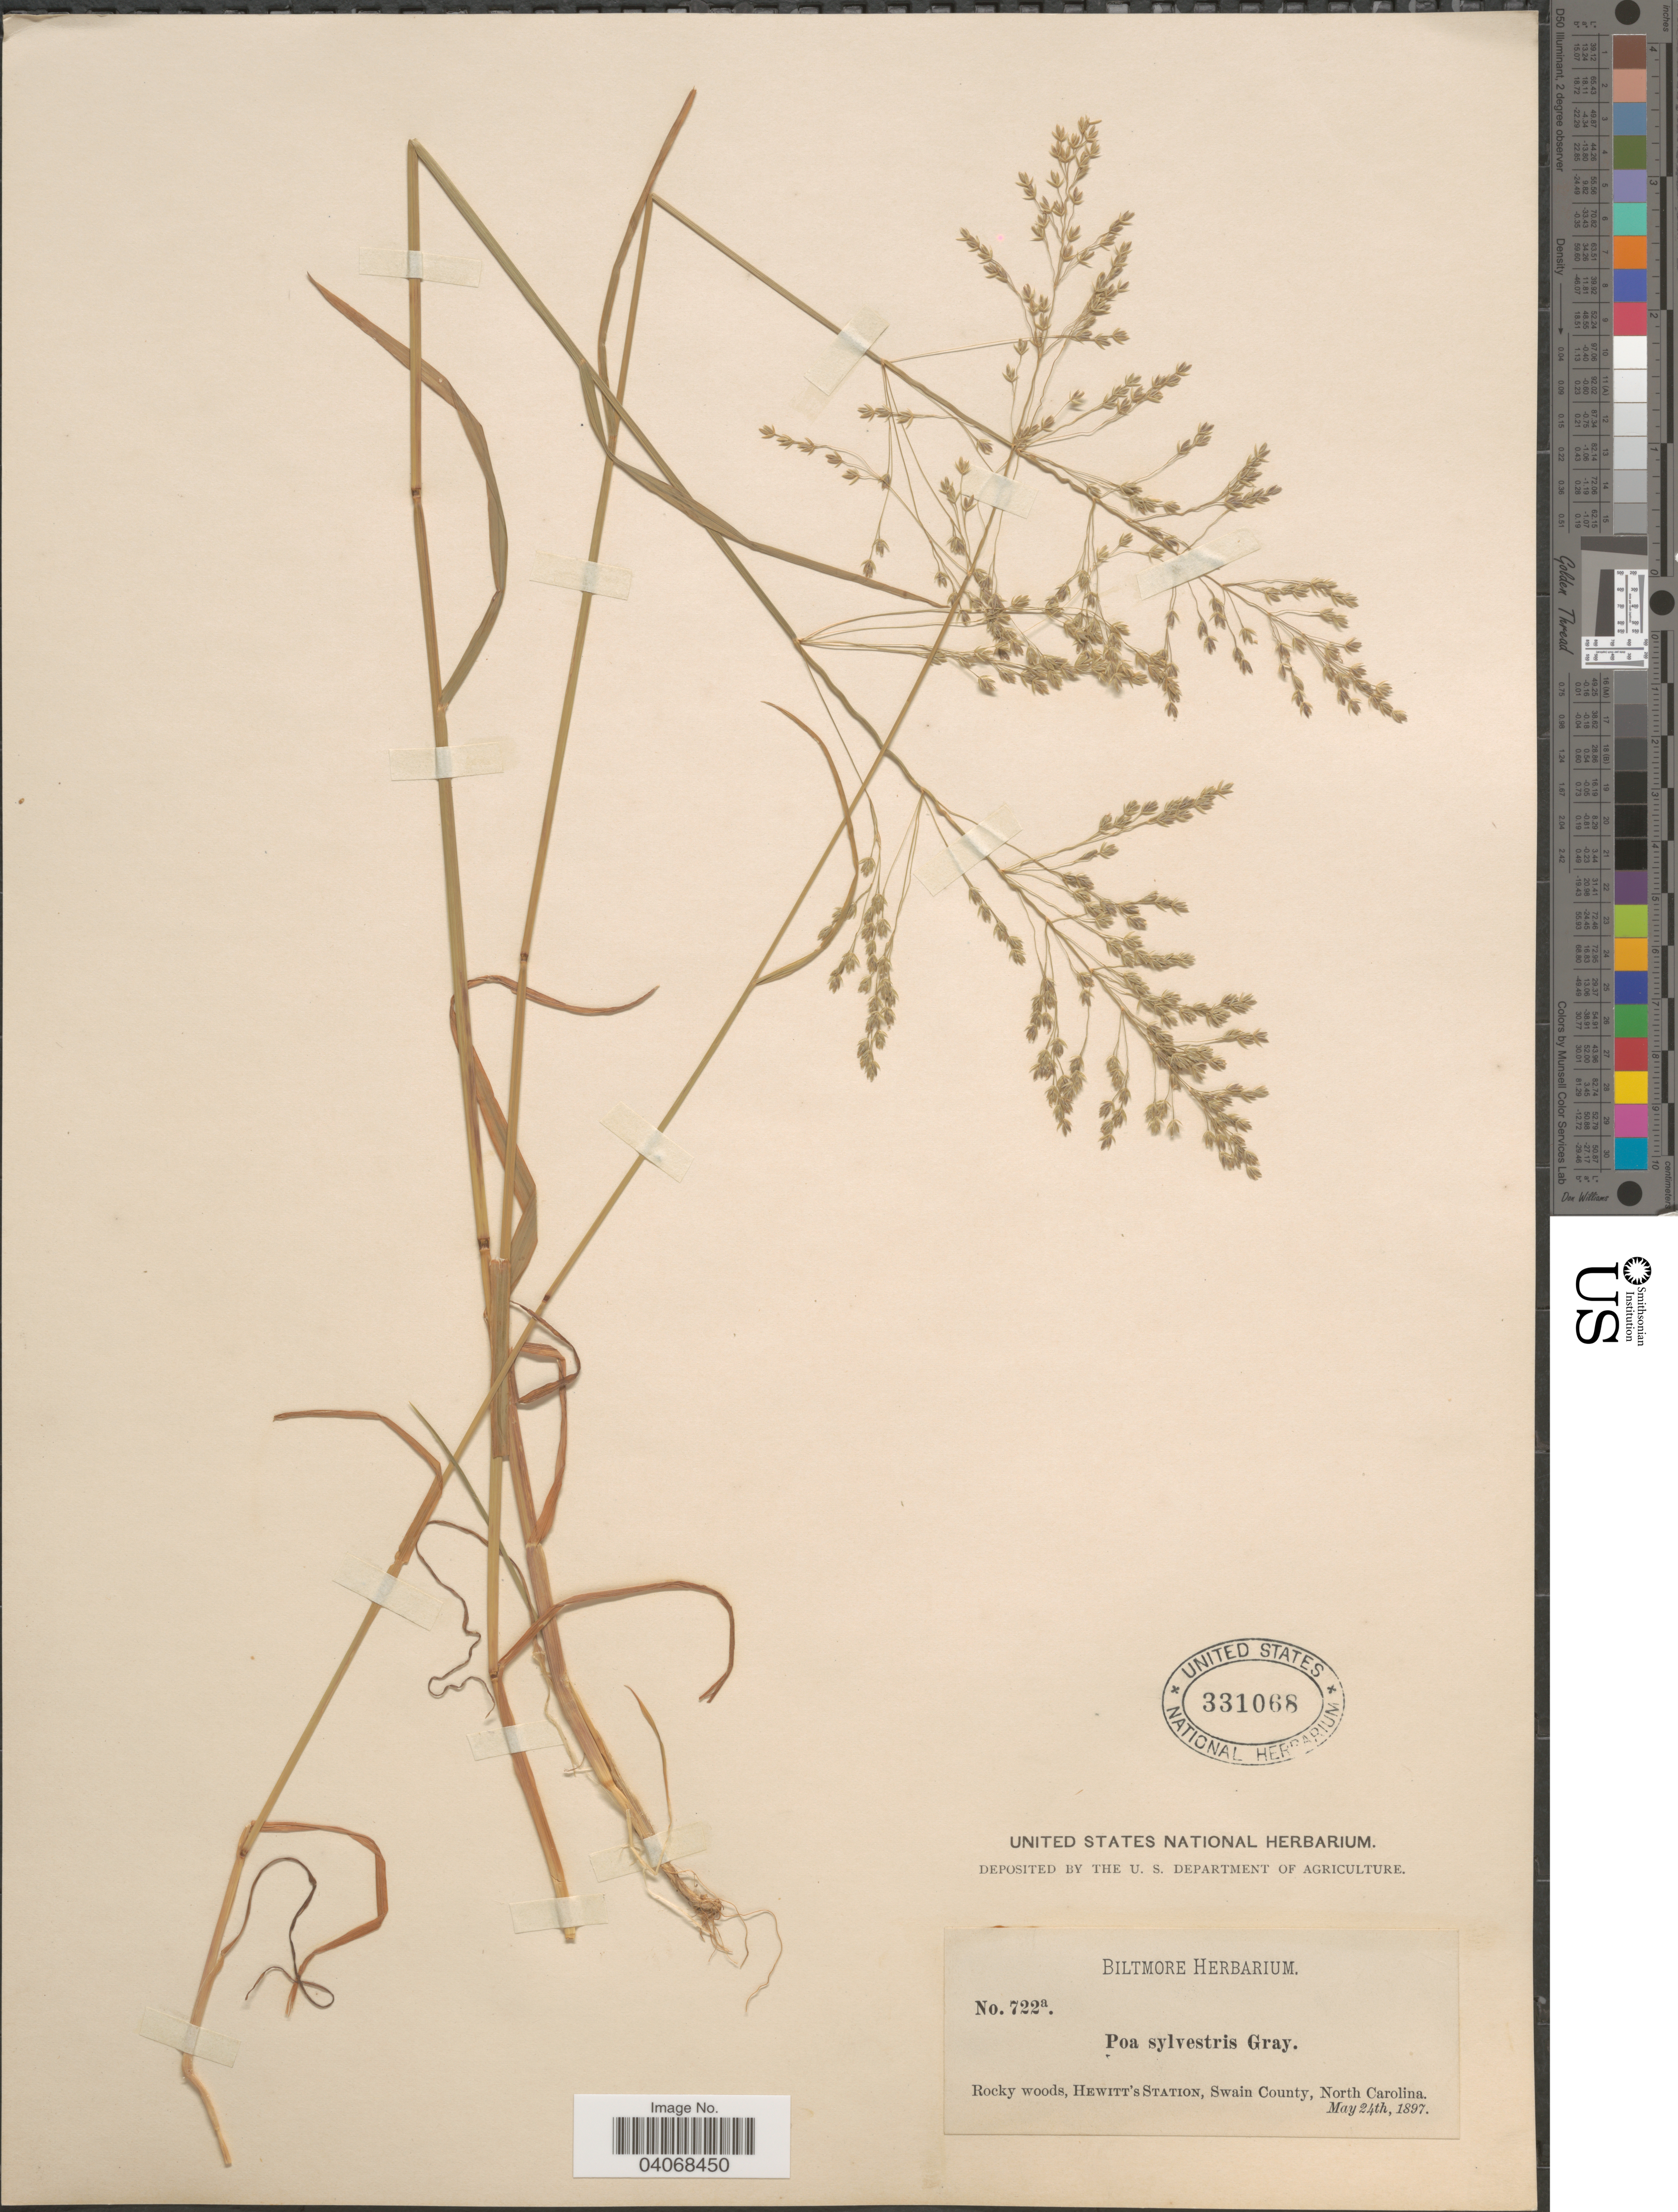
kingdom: Plantae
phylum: Tracheophyta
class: Liliopsida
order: Poales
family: Poaceae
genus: Poa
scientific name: Poa sylvestris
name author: A. Gray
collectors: ex herb. Biltmore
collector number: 722a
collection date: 1897-05-24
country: United States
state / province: North Carolina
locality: Rocky woods, Hewitt's Station, Swain County.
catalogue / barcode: US 331068